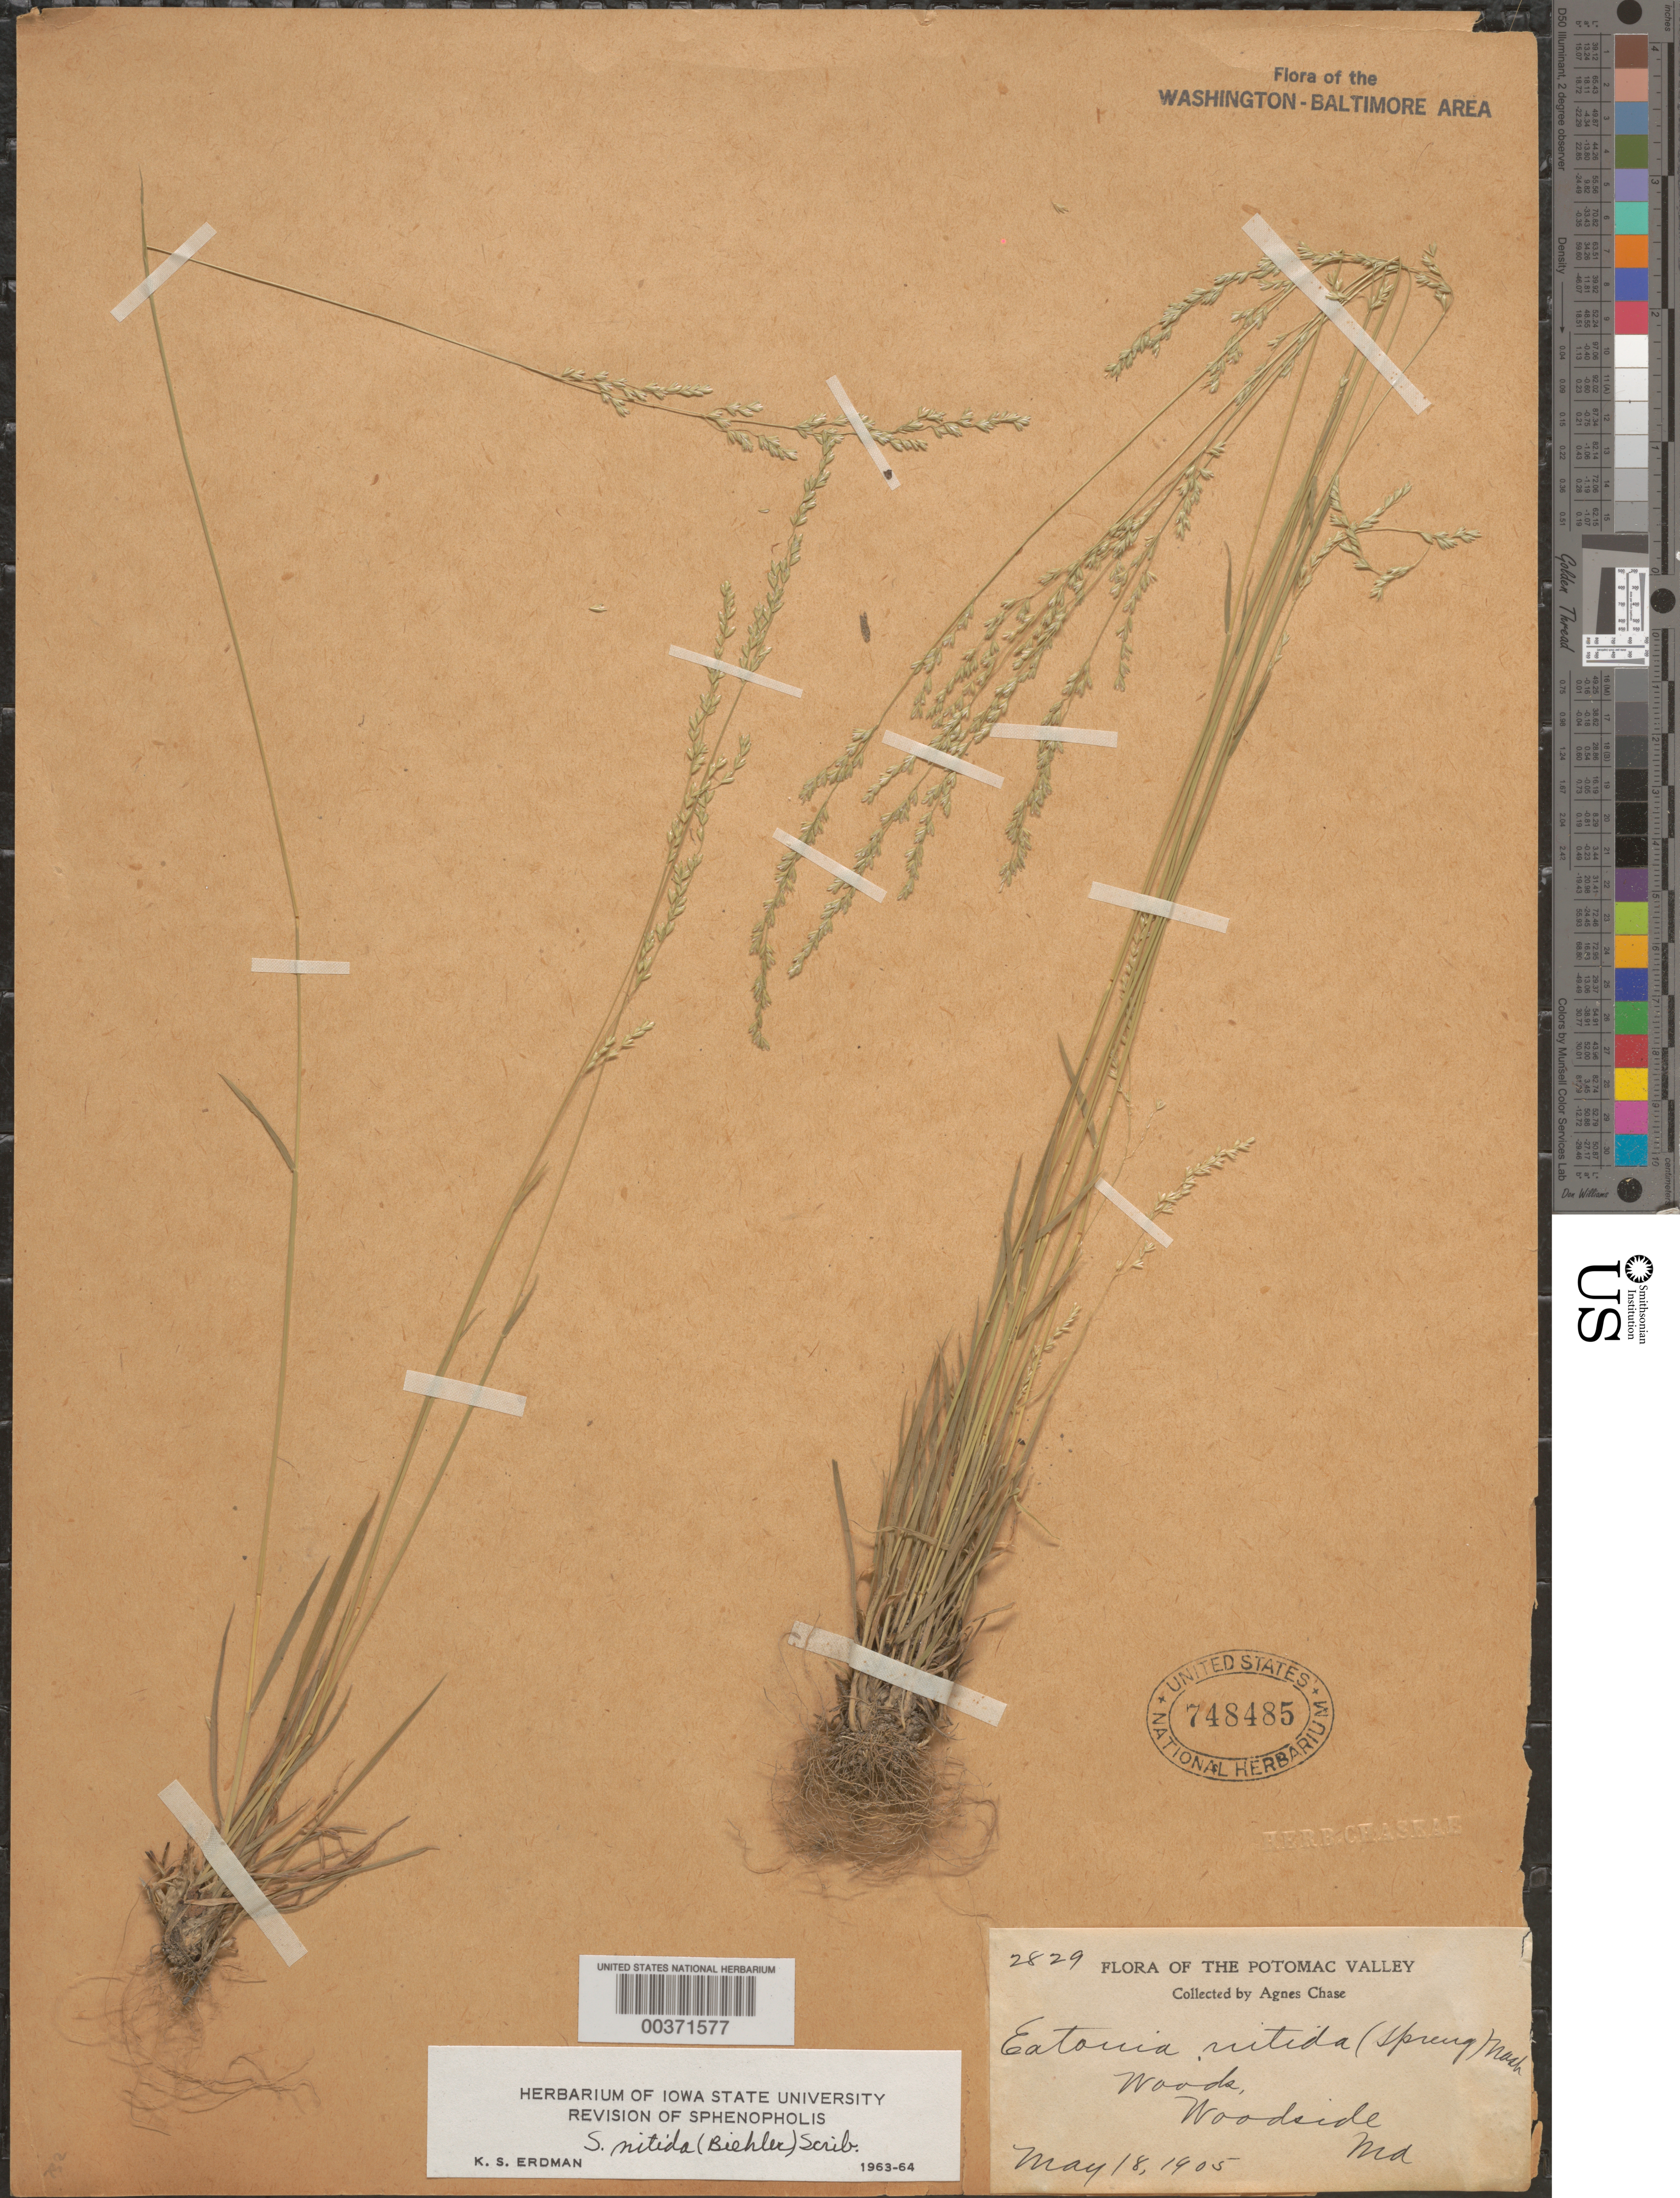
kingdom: Plantae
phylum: Tracheophyta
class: Liliopsida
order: Poales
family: Poaceae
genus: Sphenopholis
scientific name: Sphenopholis nitida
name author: (Biehler) Scribn.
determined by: Erdman, K. S.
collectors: A. Chase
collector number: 2829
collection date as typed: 18 May 1905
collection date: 1905-05-18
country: United States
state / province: Maryland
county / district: Montgomery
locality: W. end clearing - near river just E of Rock of Gibraltar.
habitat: Woods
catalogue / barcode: US 748485